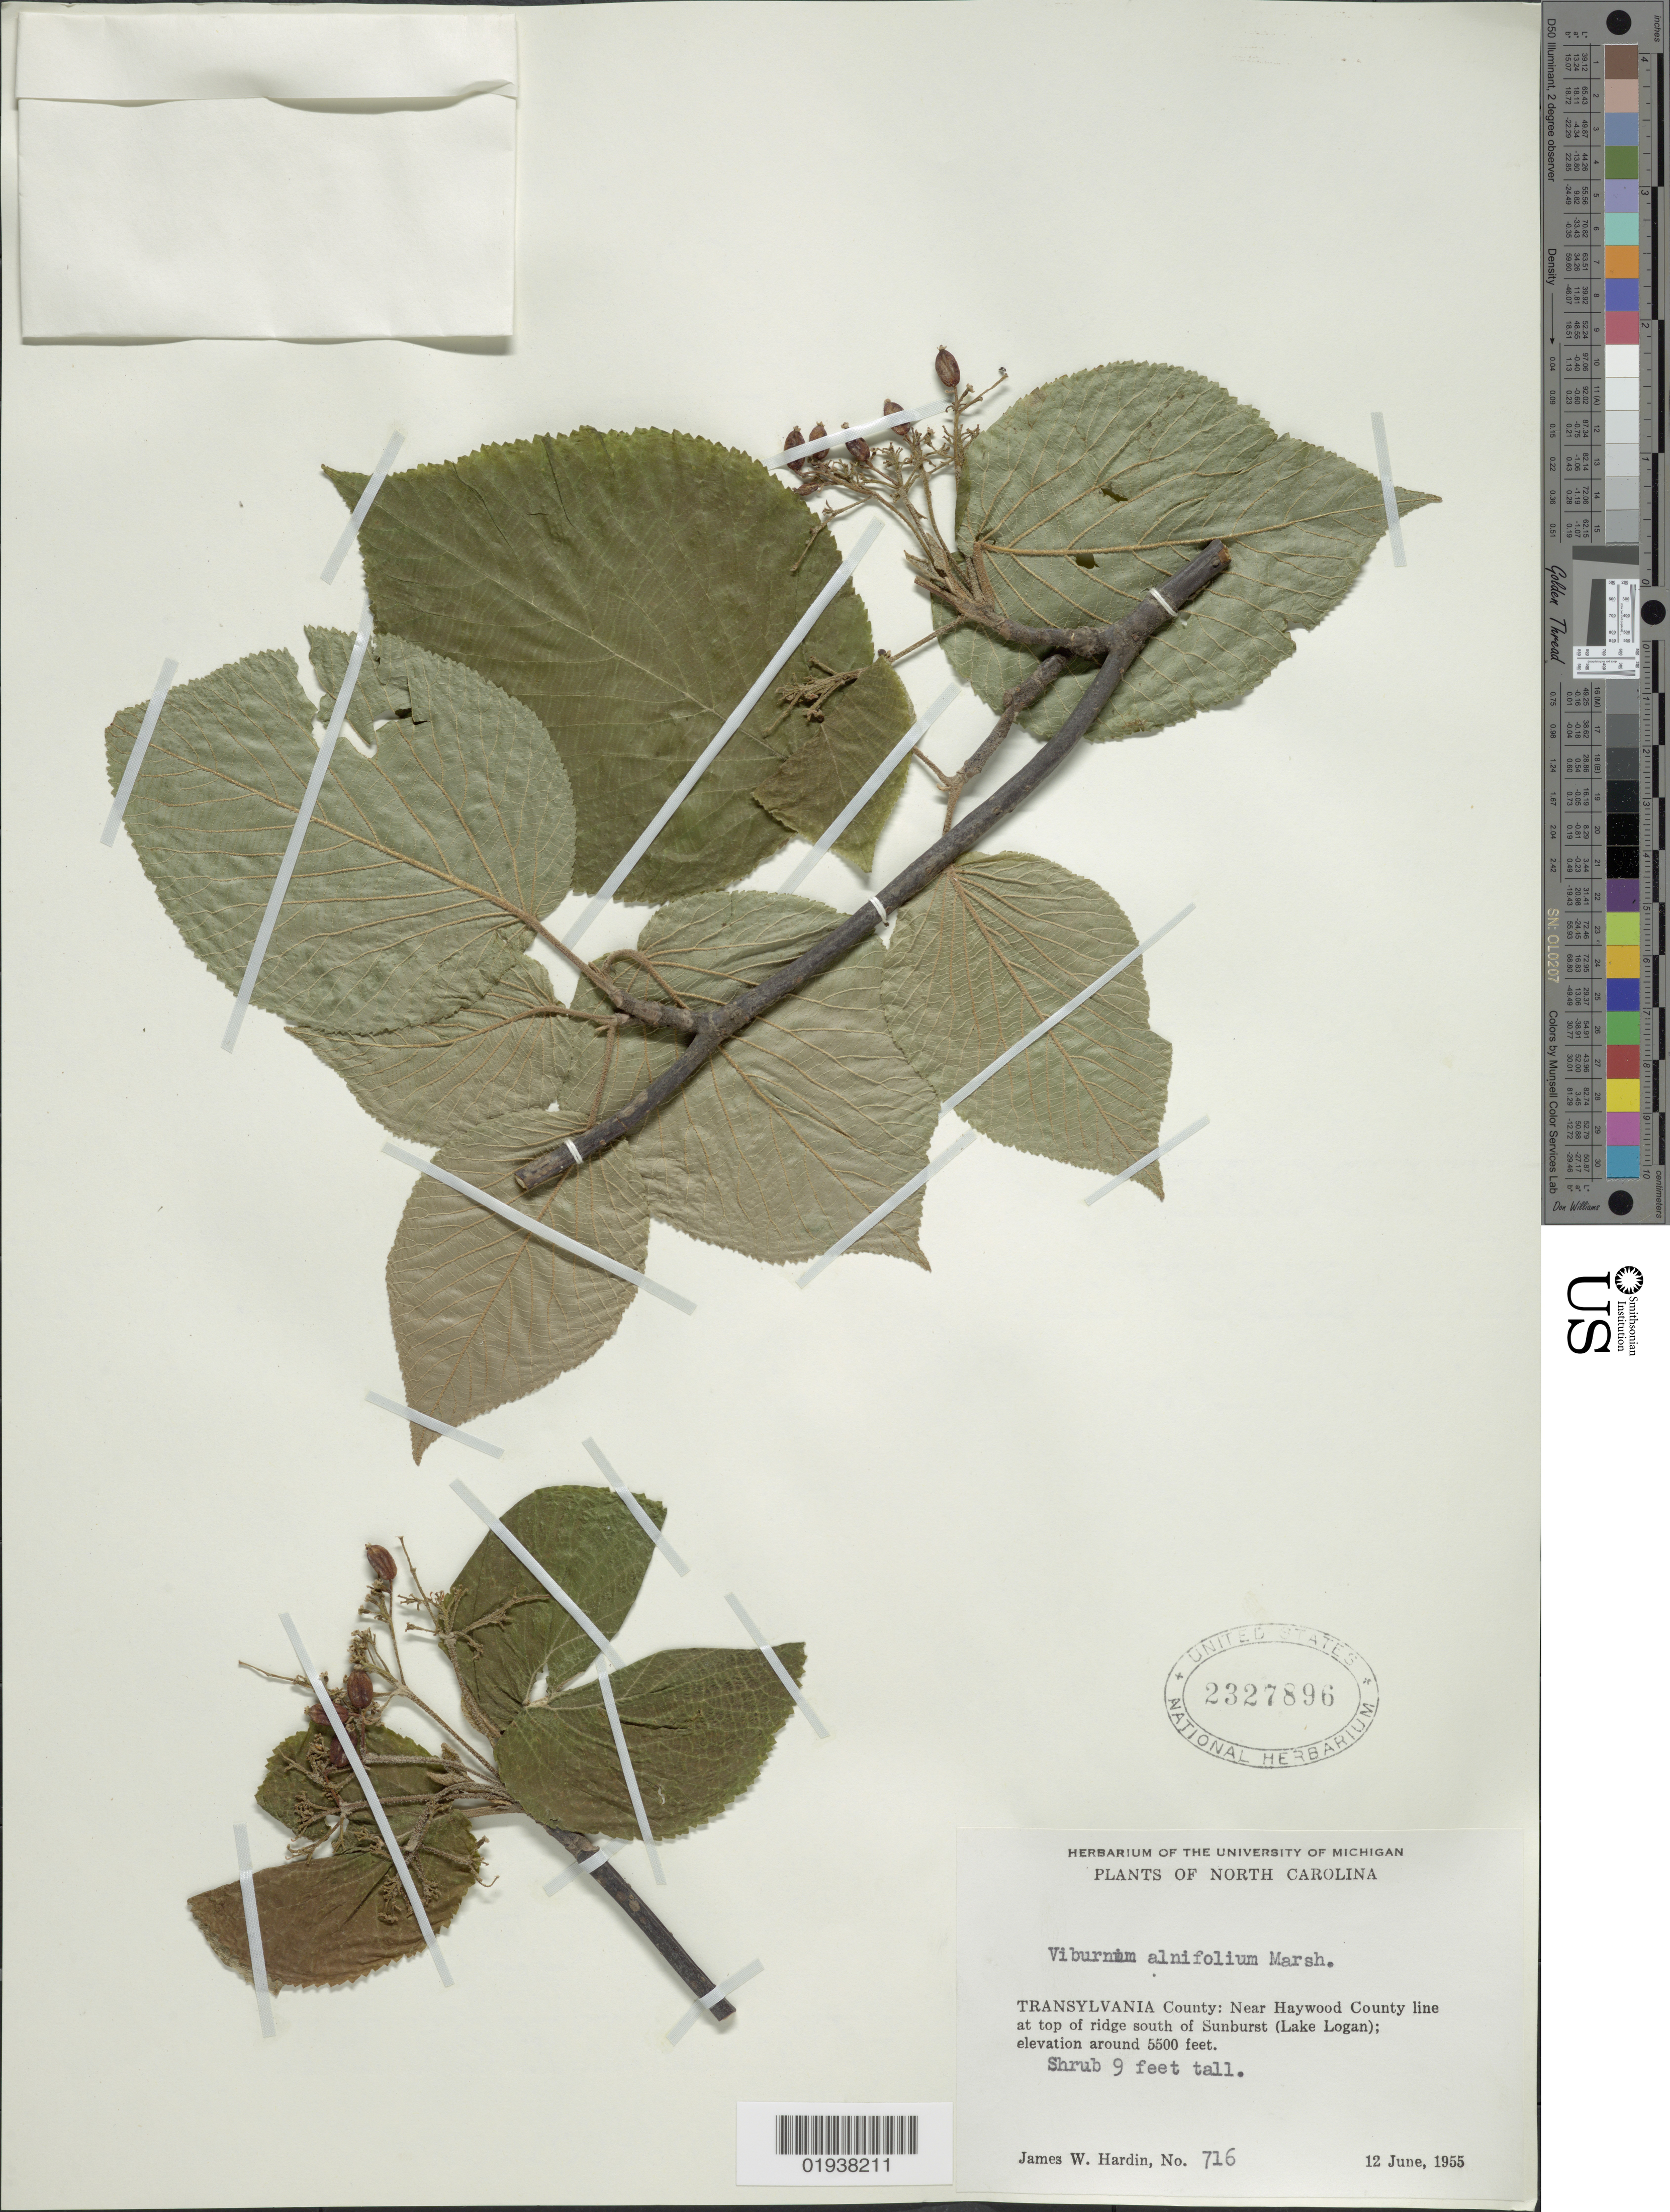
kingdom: Plantae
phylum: Tracheophyta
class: Magnoliopsida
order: Dipsacales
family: Viburnaceae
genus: Viburnum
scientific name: Viburnum alnifolium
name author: Marshall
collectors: J. W. Hardin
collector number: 716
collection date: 1955-06-12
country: United States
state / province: North Carolina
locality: Transylvania County: Near Haywood County line at top of ridge south of Sunburst (Lake Logan).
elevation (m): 1676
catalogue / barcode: US 2327896